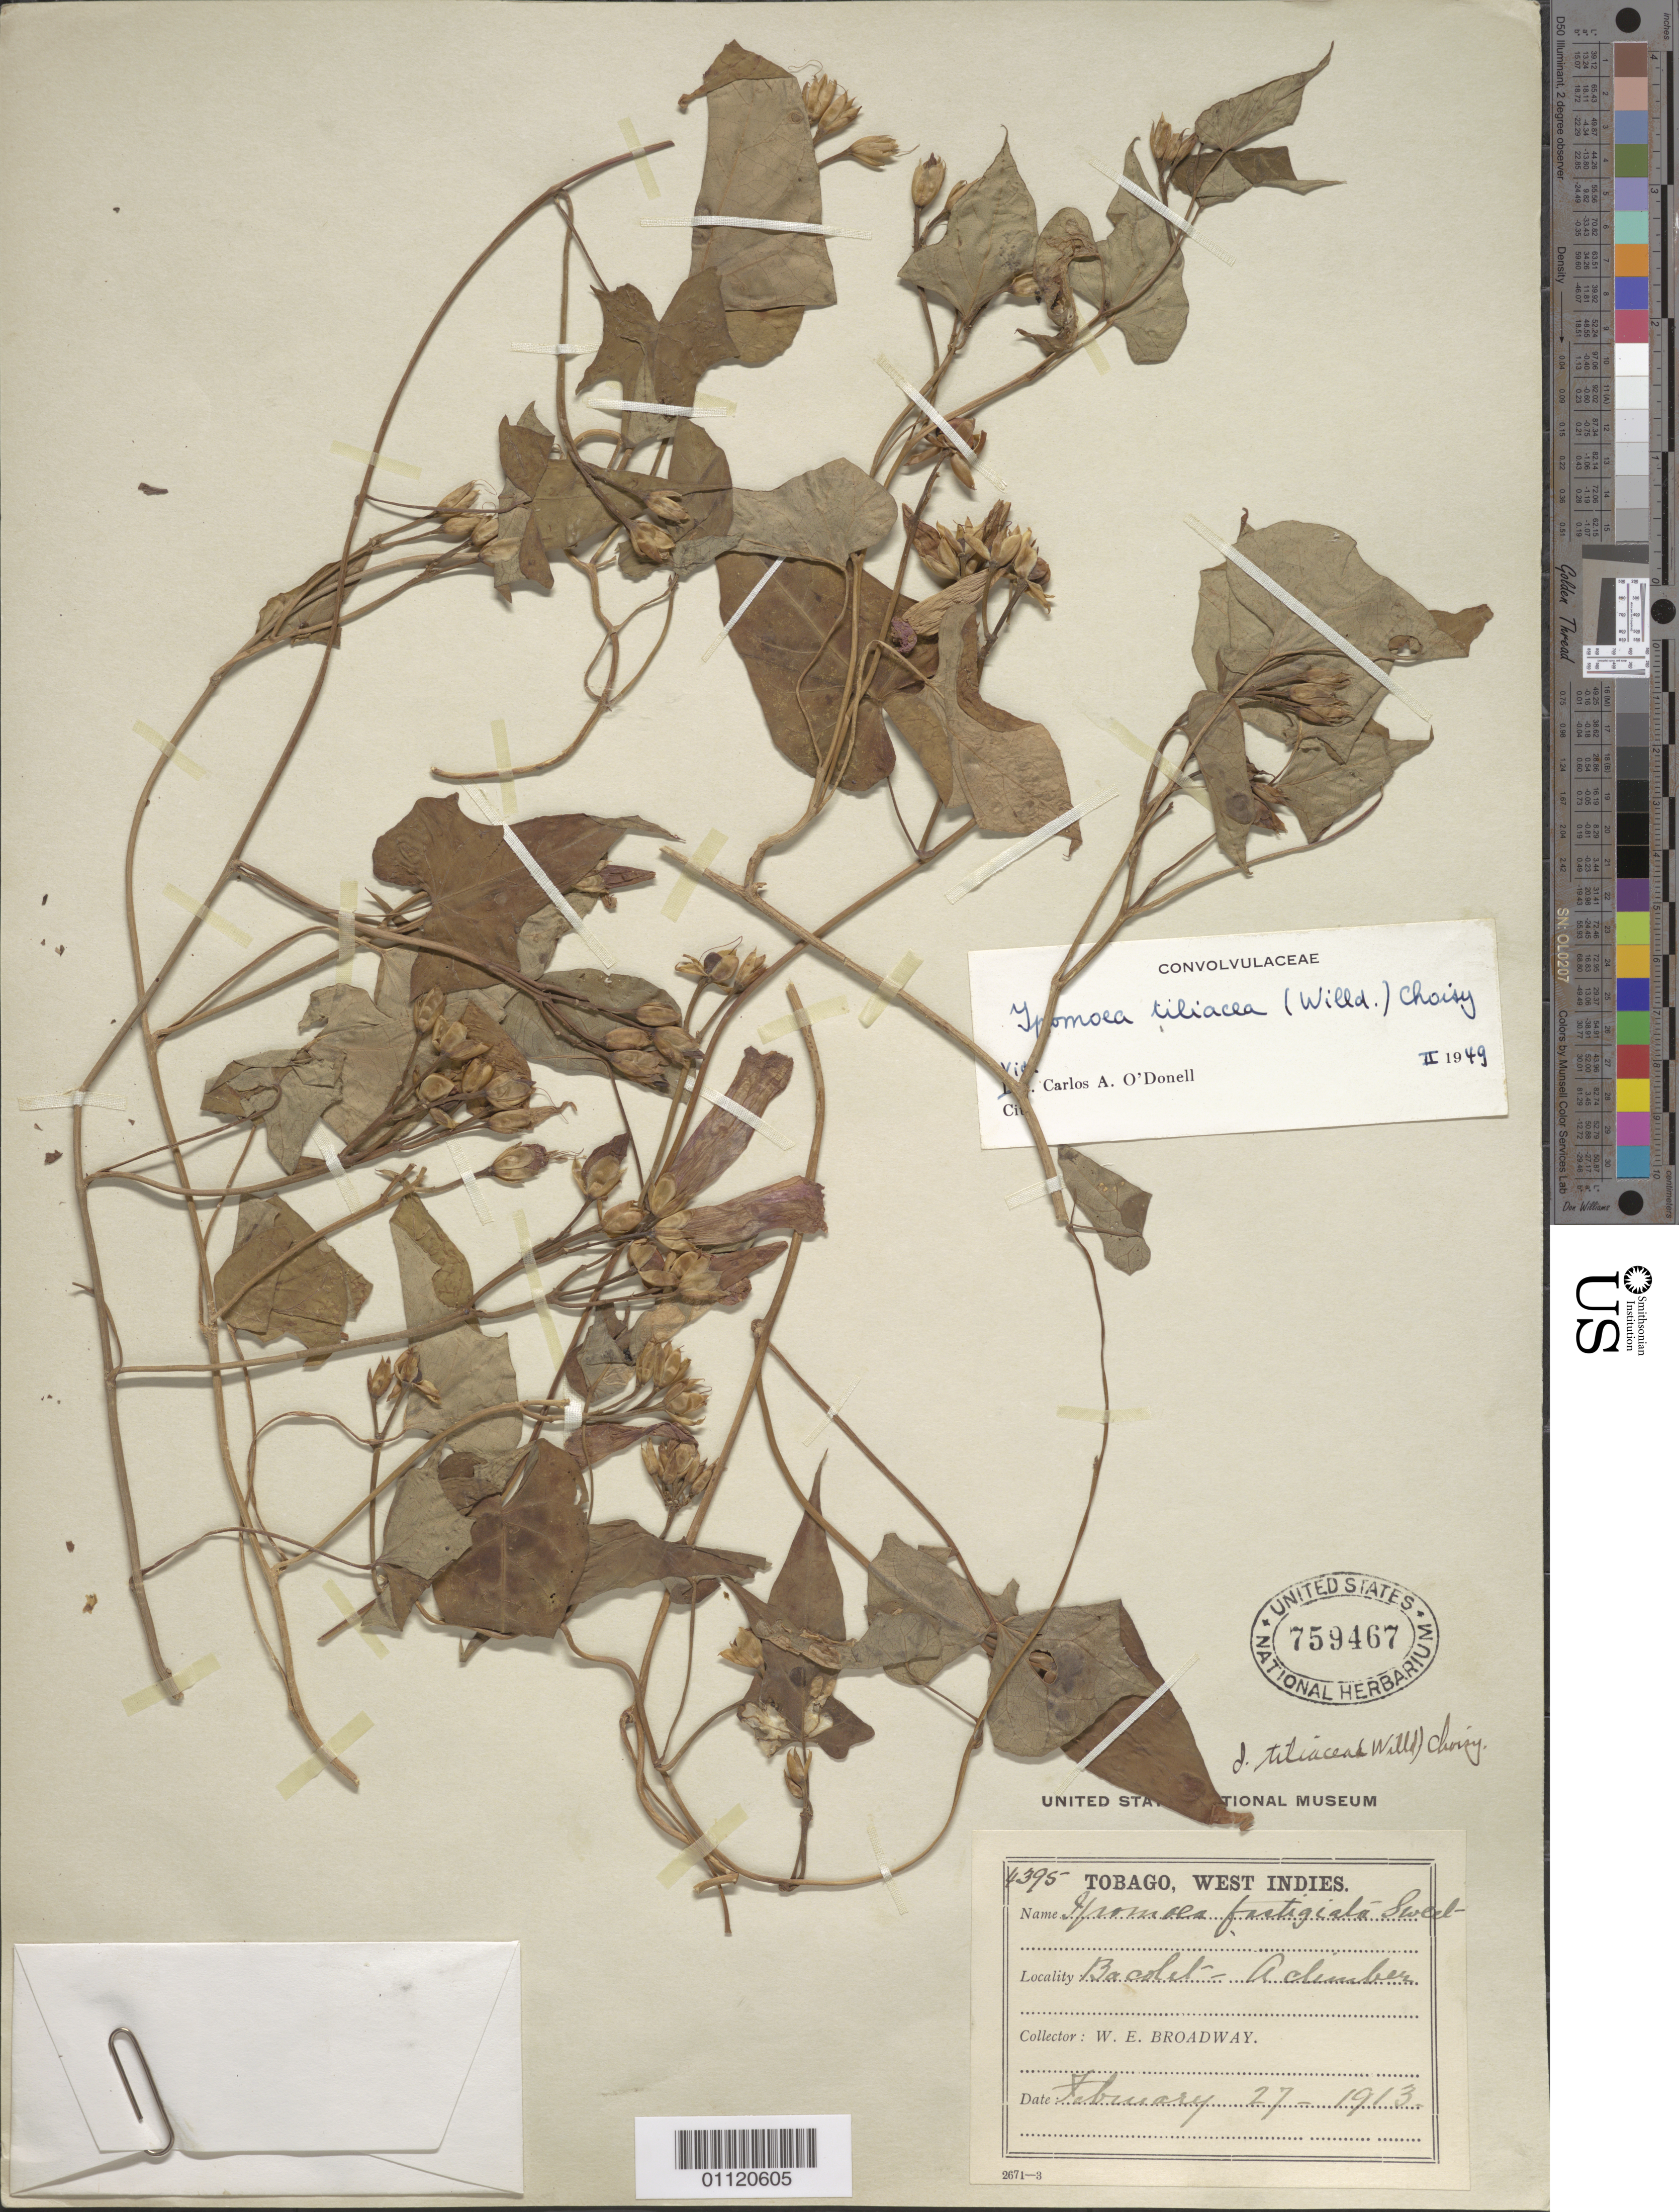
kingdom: Plantae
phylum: Tracheophyta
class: Magnoliopsida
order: Solanales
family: Convolvulaceae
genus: Ipomoea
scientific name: Ipomoea tiliacea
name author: (Willd.) Choisy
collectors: W. E. Broadway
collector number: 4395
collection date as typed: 27 Feb 1913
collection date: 1913-02-27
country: Trinidad and Tobago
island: Tobago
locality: Bacolet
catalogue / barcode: US 759467